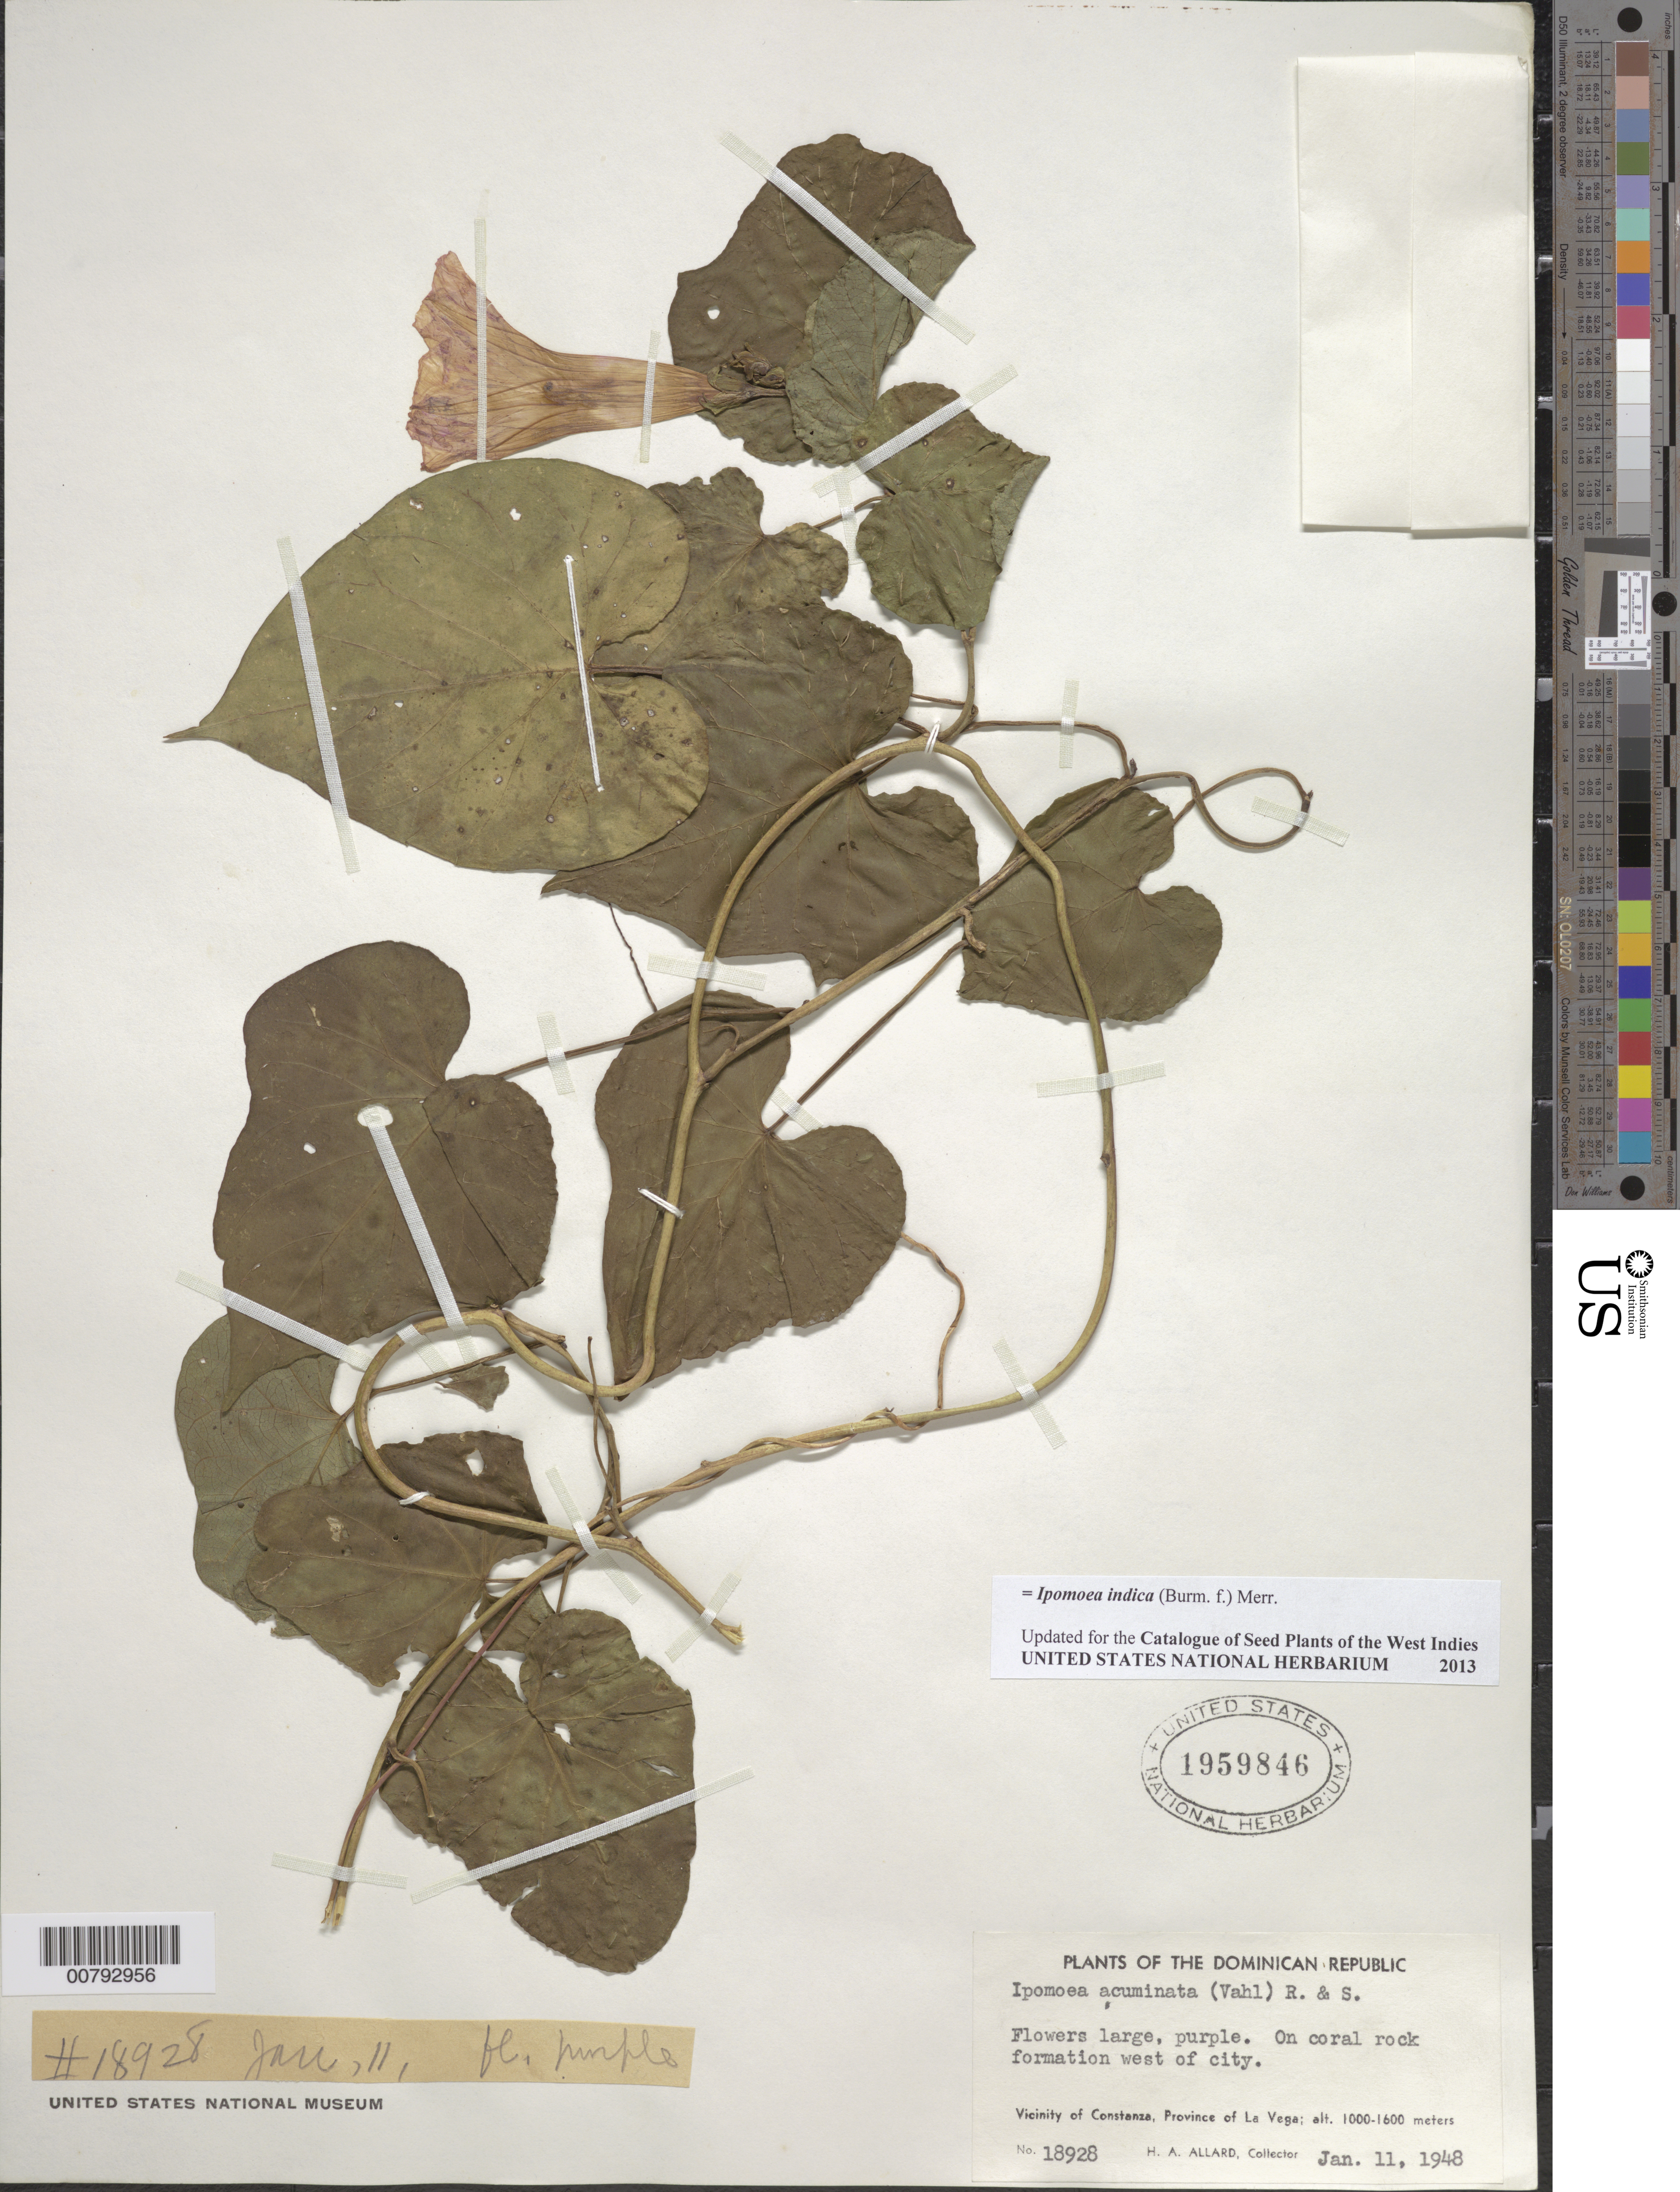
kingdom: Plantae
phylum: Tracheophyta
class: Magnoliopsida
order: Solanales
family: Convolvulaceae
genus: Ipomoea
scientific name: Ipomoea indica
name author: (Burm.) Merr.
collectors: H. A. Allard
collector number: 18928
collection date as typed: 11 Jan 1948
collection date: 1948-01-11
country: Dominican Republic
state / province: La Vega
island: Hispaniola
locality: Vicinity of Constanza, west of city.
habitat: On coral rock formation.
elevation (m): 1000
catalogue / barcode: US 1959846